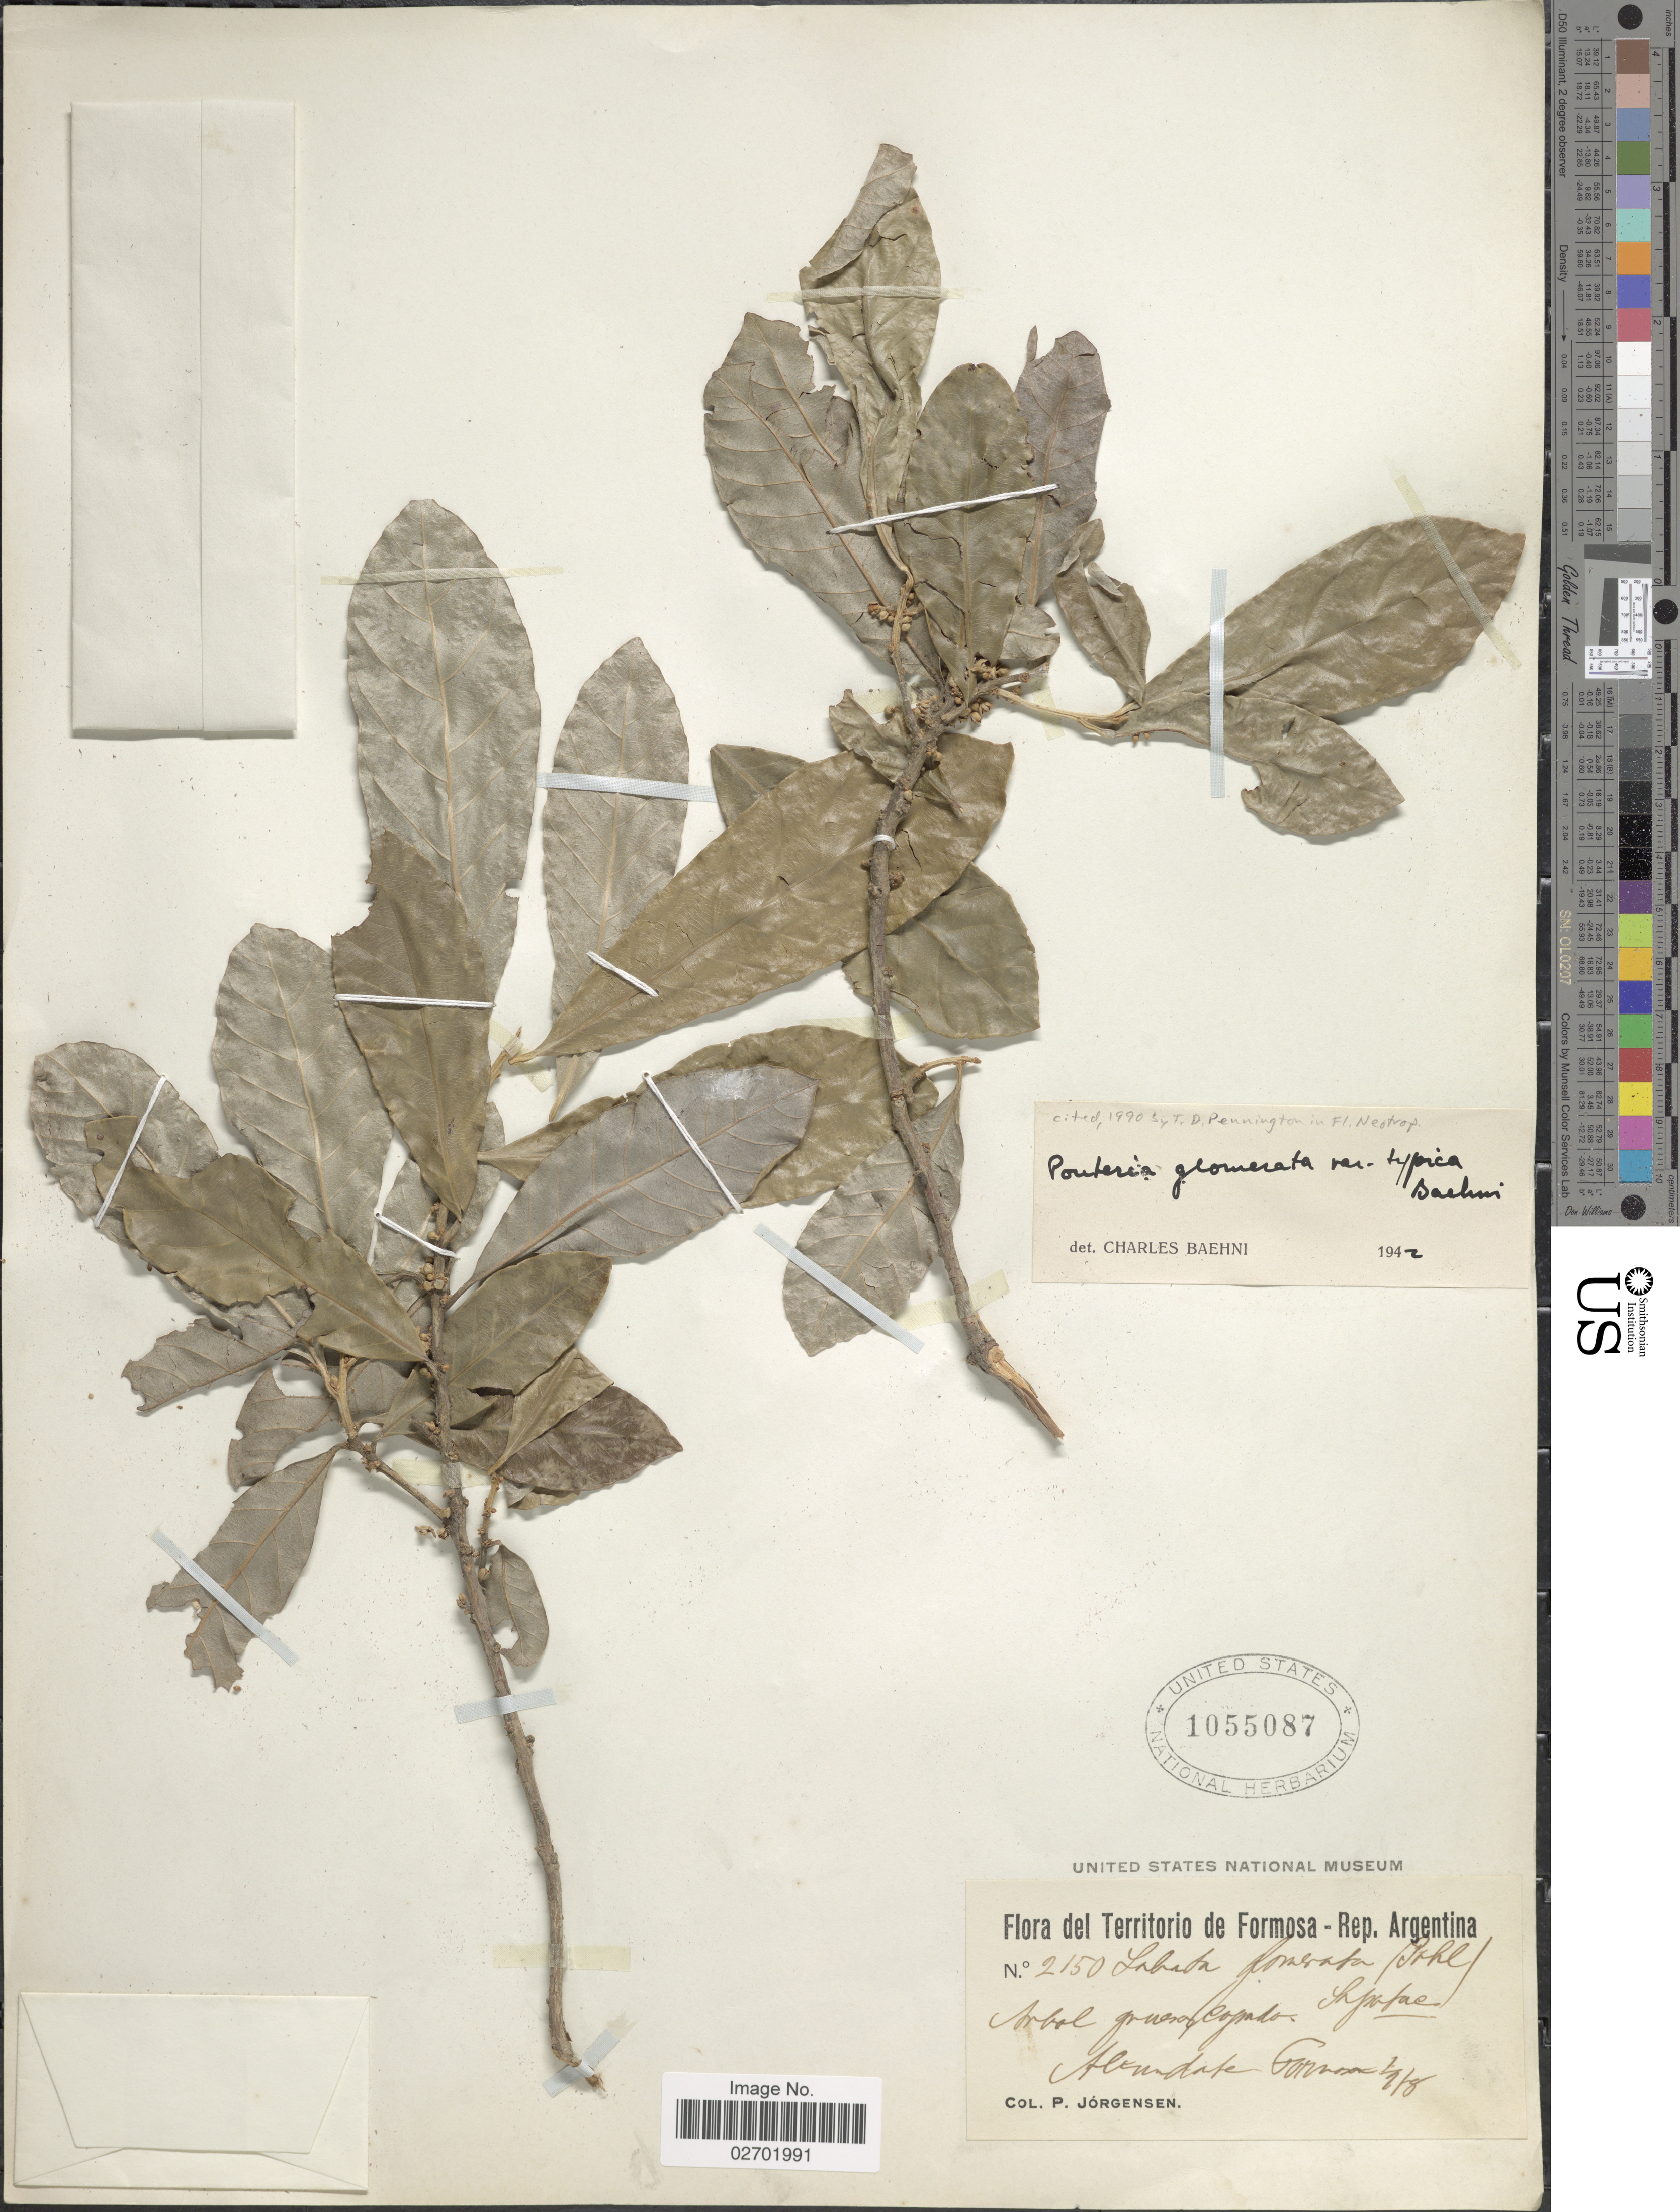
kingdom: Plantae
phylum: Tracheophyta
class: Magnoliopsida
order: Ericales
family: Sapotaceae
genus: Pouteria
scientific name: Pouteria glomerata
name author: (Miq.) Radlk.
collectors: P. Jörgensen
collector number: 2150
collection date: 1908-02-01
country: Argentina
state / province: Formosa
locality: Abundante Formosa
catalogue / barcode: US 1055087